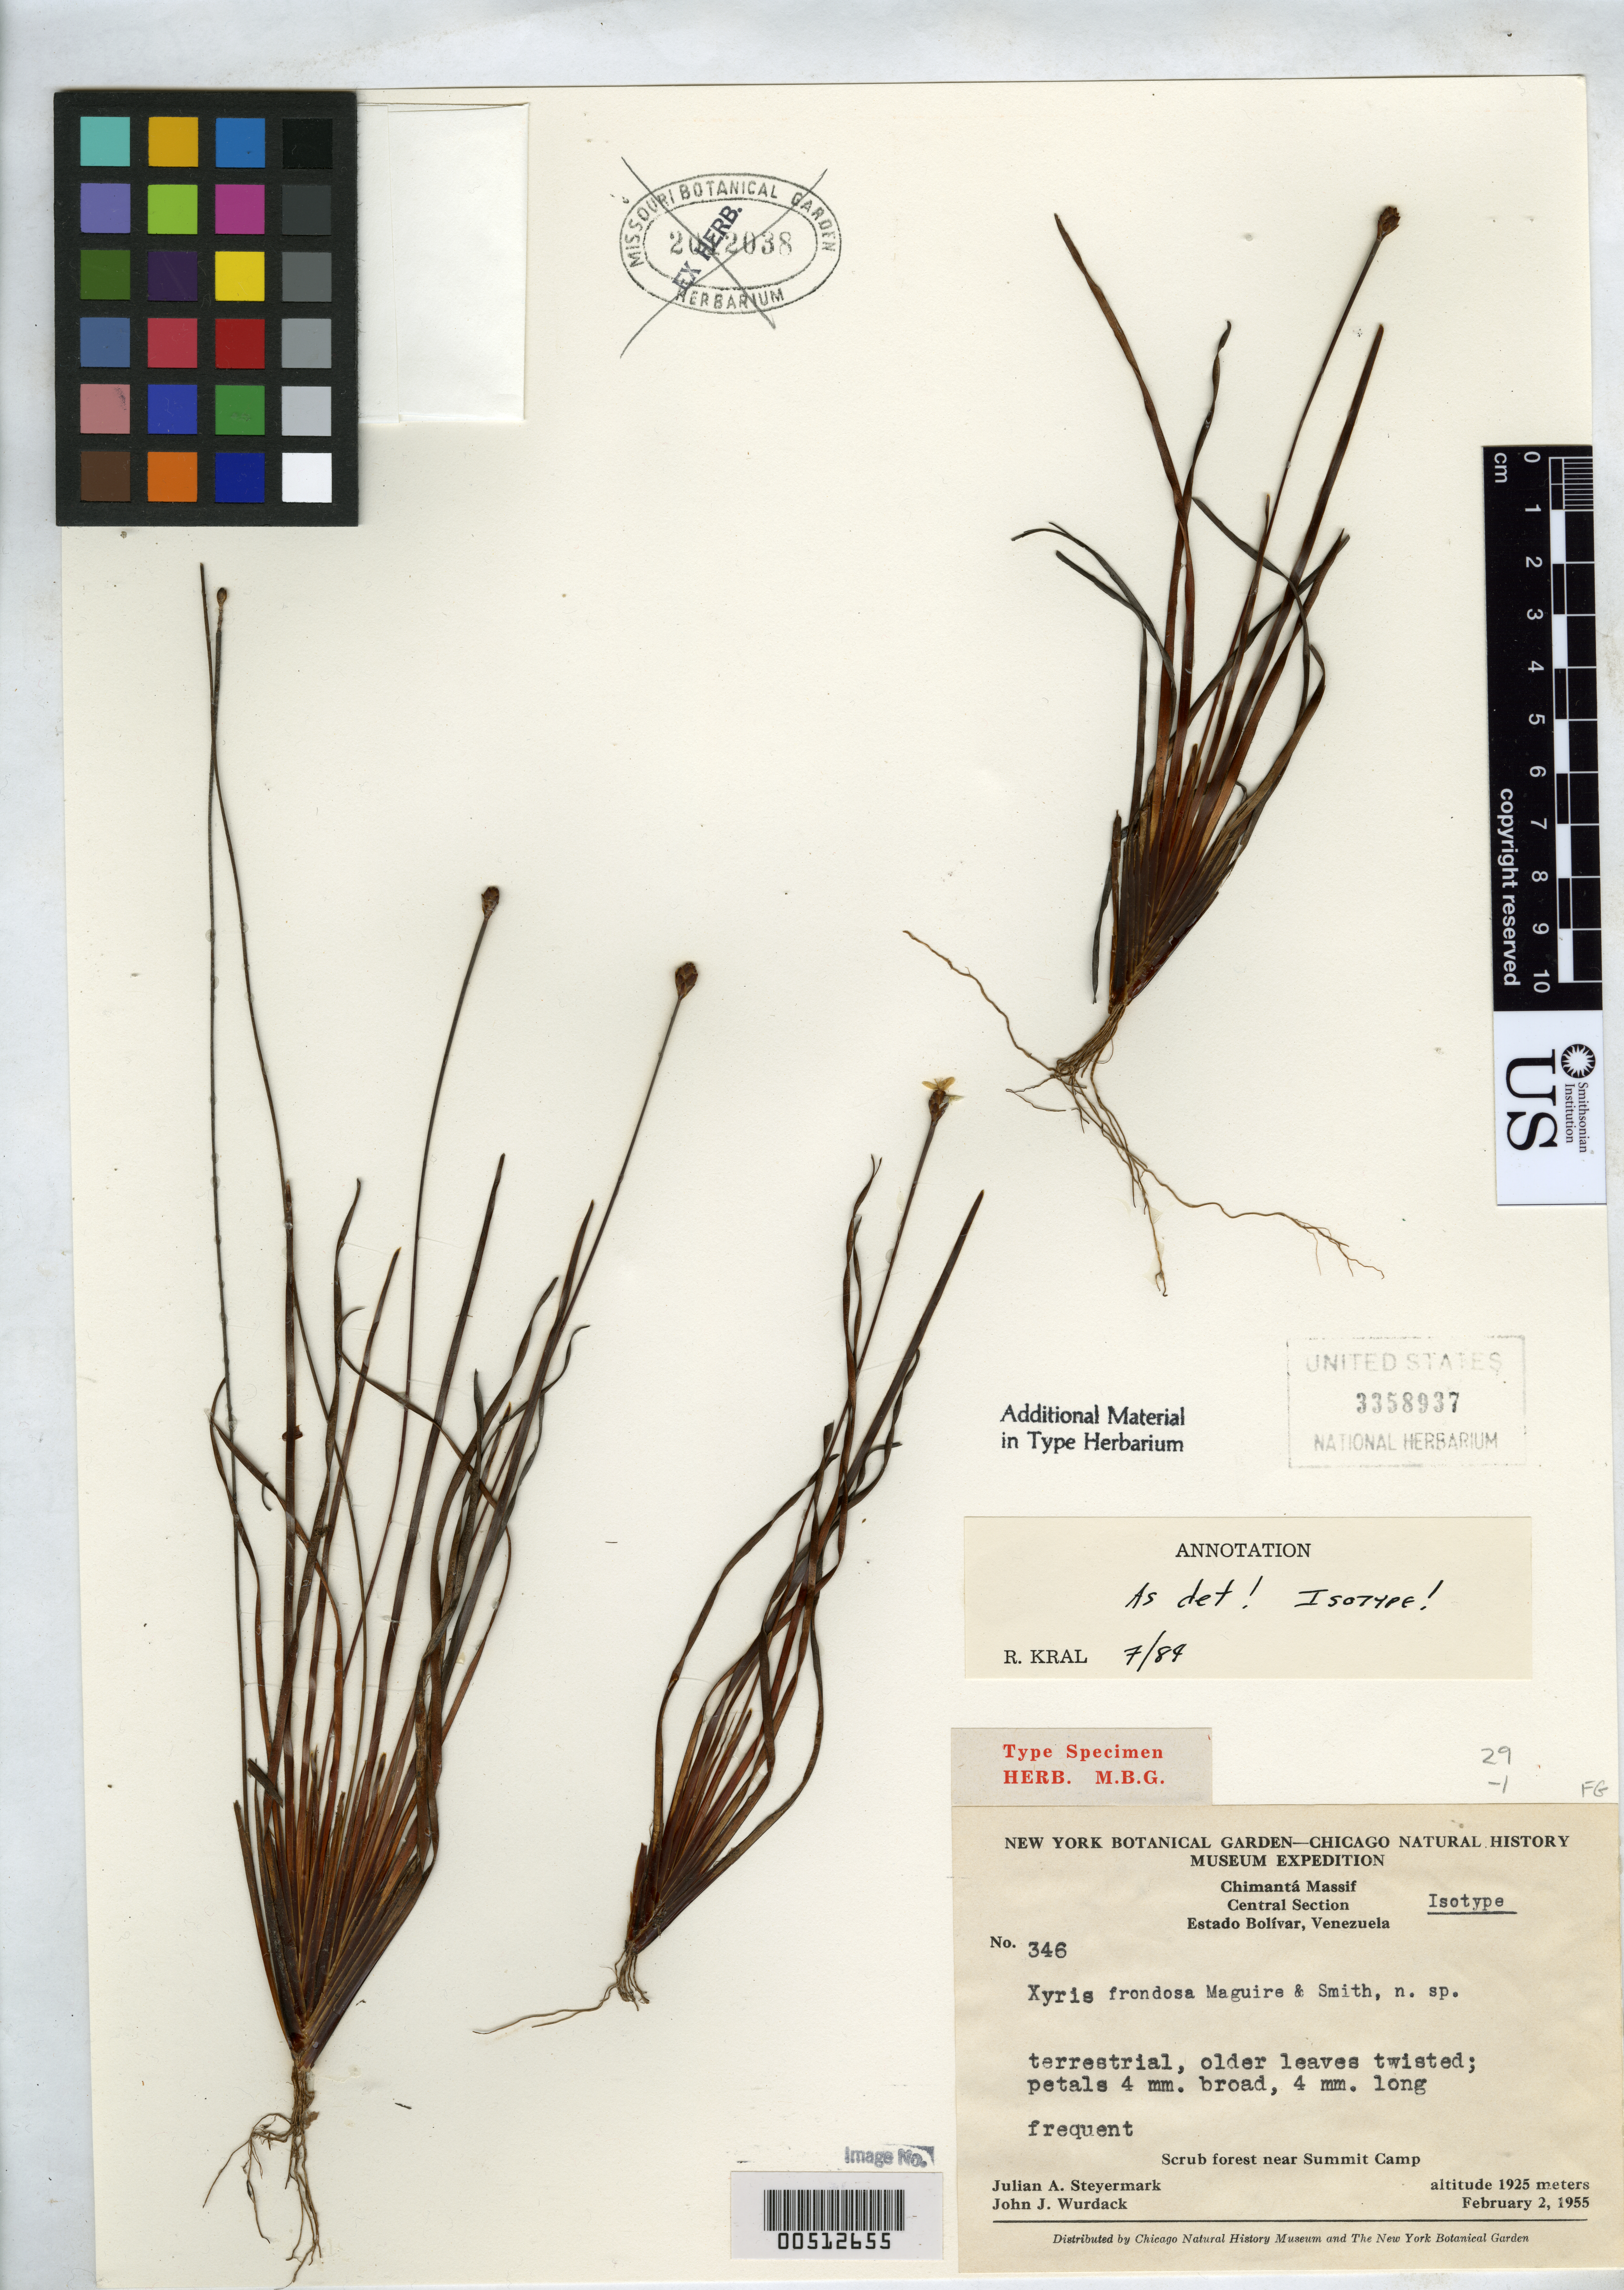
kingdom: Plantae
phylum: Tracheophyta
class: Liliopsida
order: Poales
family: Xyridaceae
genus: Xyris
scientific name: Xyris frondosa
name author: Maguire & L.B. Sm.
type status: Isotype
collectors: J. Steyermark & J. J. Wurdack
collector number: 346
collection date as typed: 02 Feb 1955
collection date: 1955-02-02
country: Venezuela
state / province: Bolivar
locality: Chimanta Massif, central section.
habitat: Scrub forest near summit camp.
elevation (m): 1925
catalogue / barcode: US 3358937